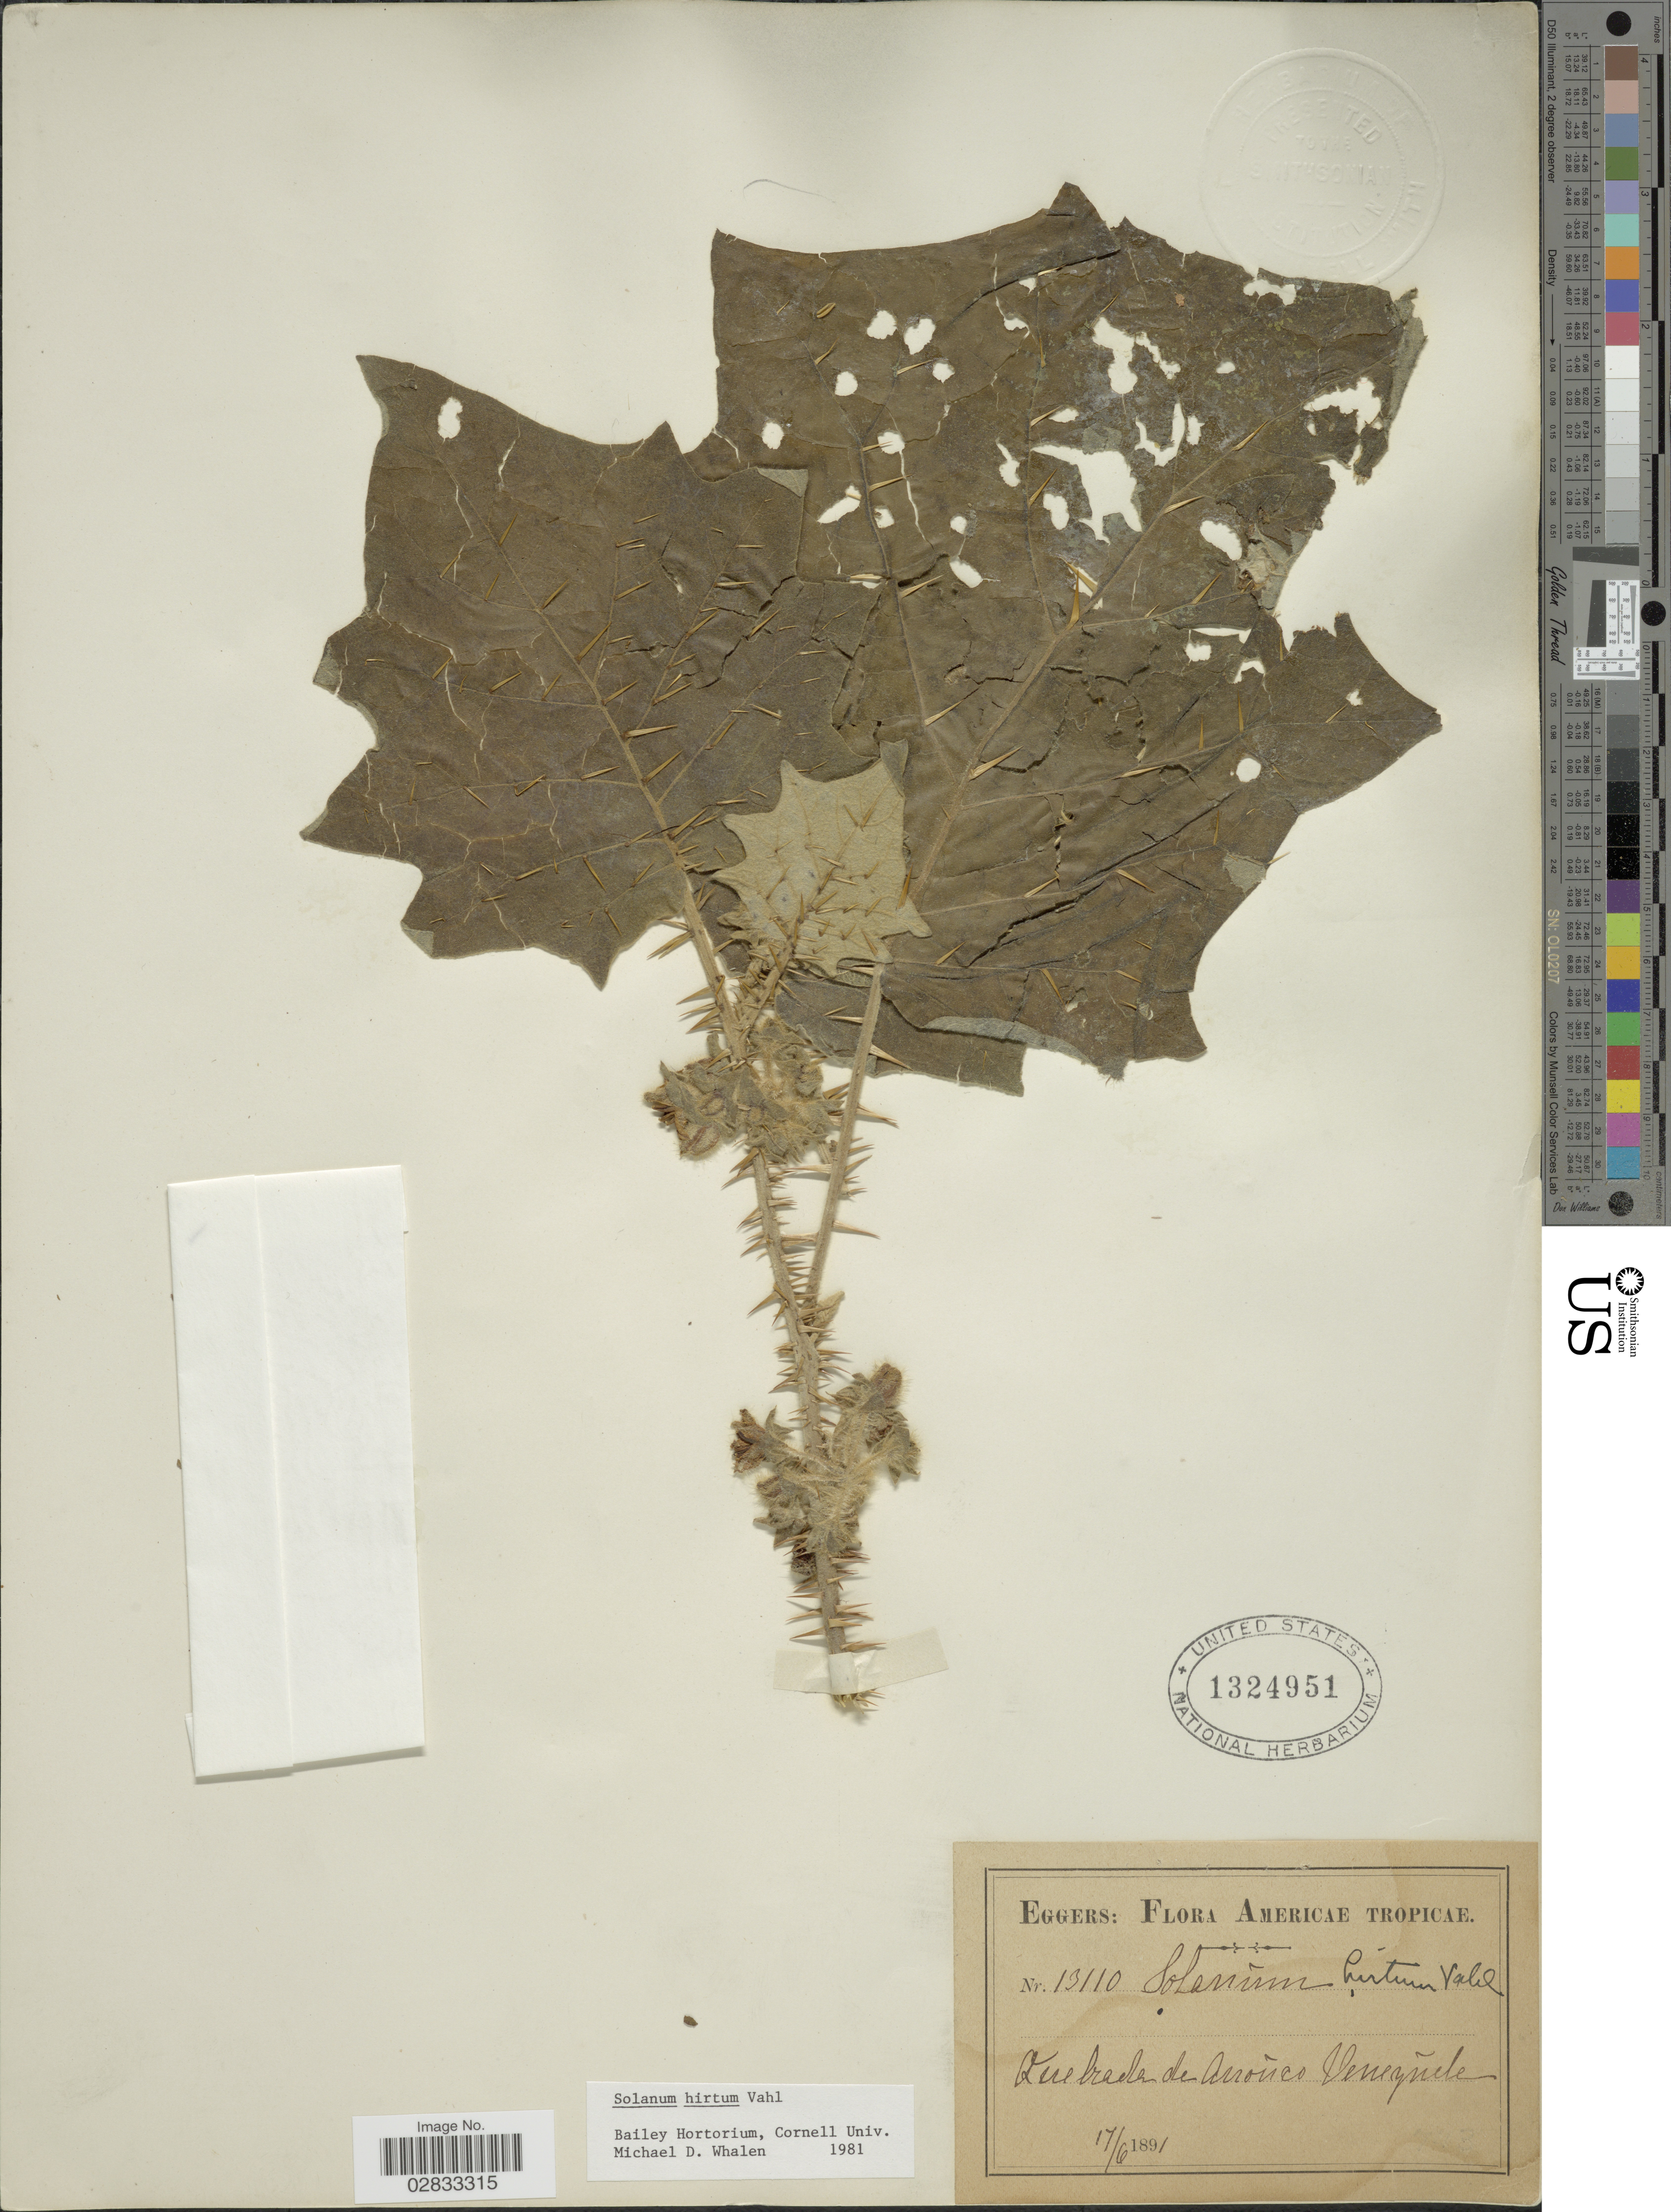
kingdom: Plantae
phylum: Tracheophyta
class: Magnoliopsida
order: Solanales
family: Solanaceae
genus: Solanum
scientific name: Solanum hirtum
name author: Vahl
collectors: -. Eggers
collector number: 13110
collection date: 1891-06-17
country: Venezuela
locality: Americae Tropicae, Quebrada de Arroñco Venezúele.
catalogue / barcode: US 1324951